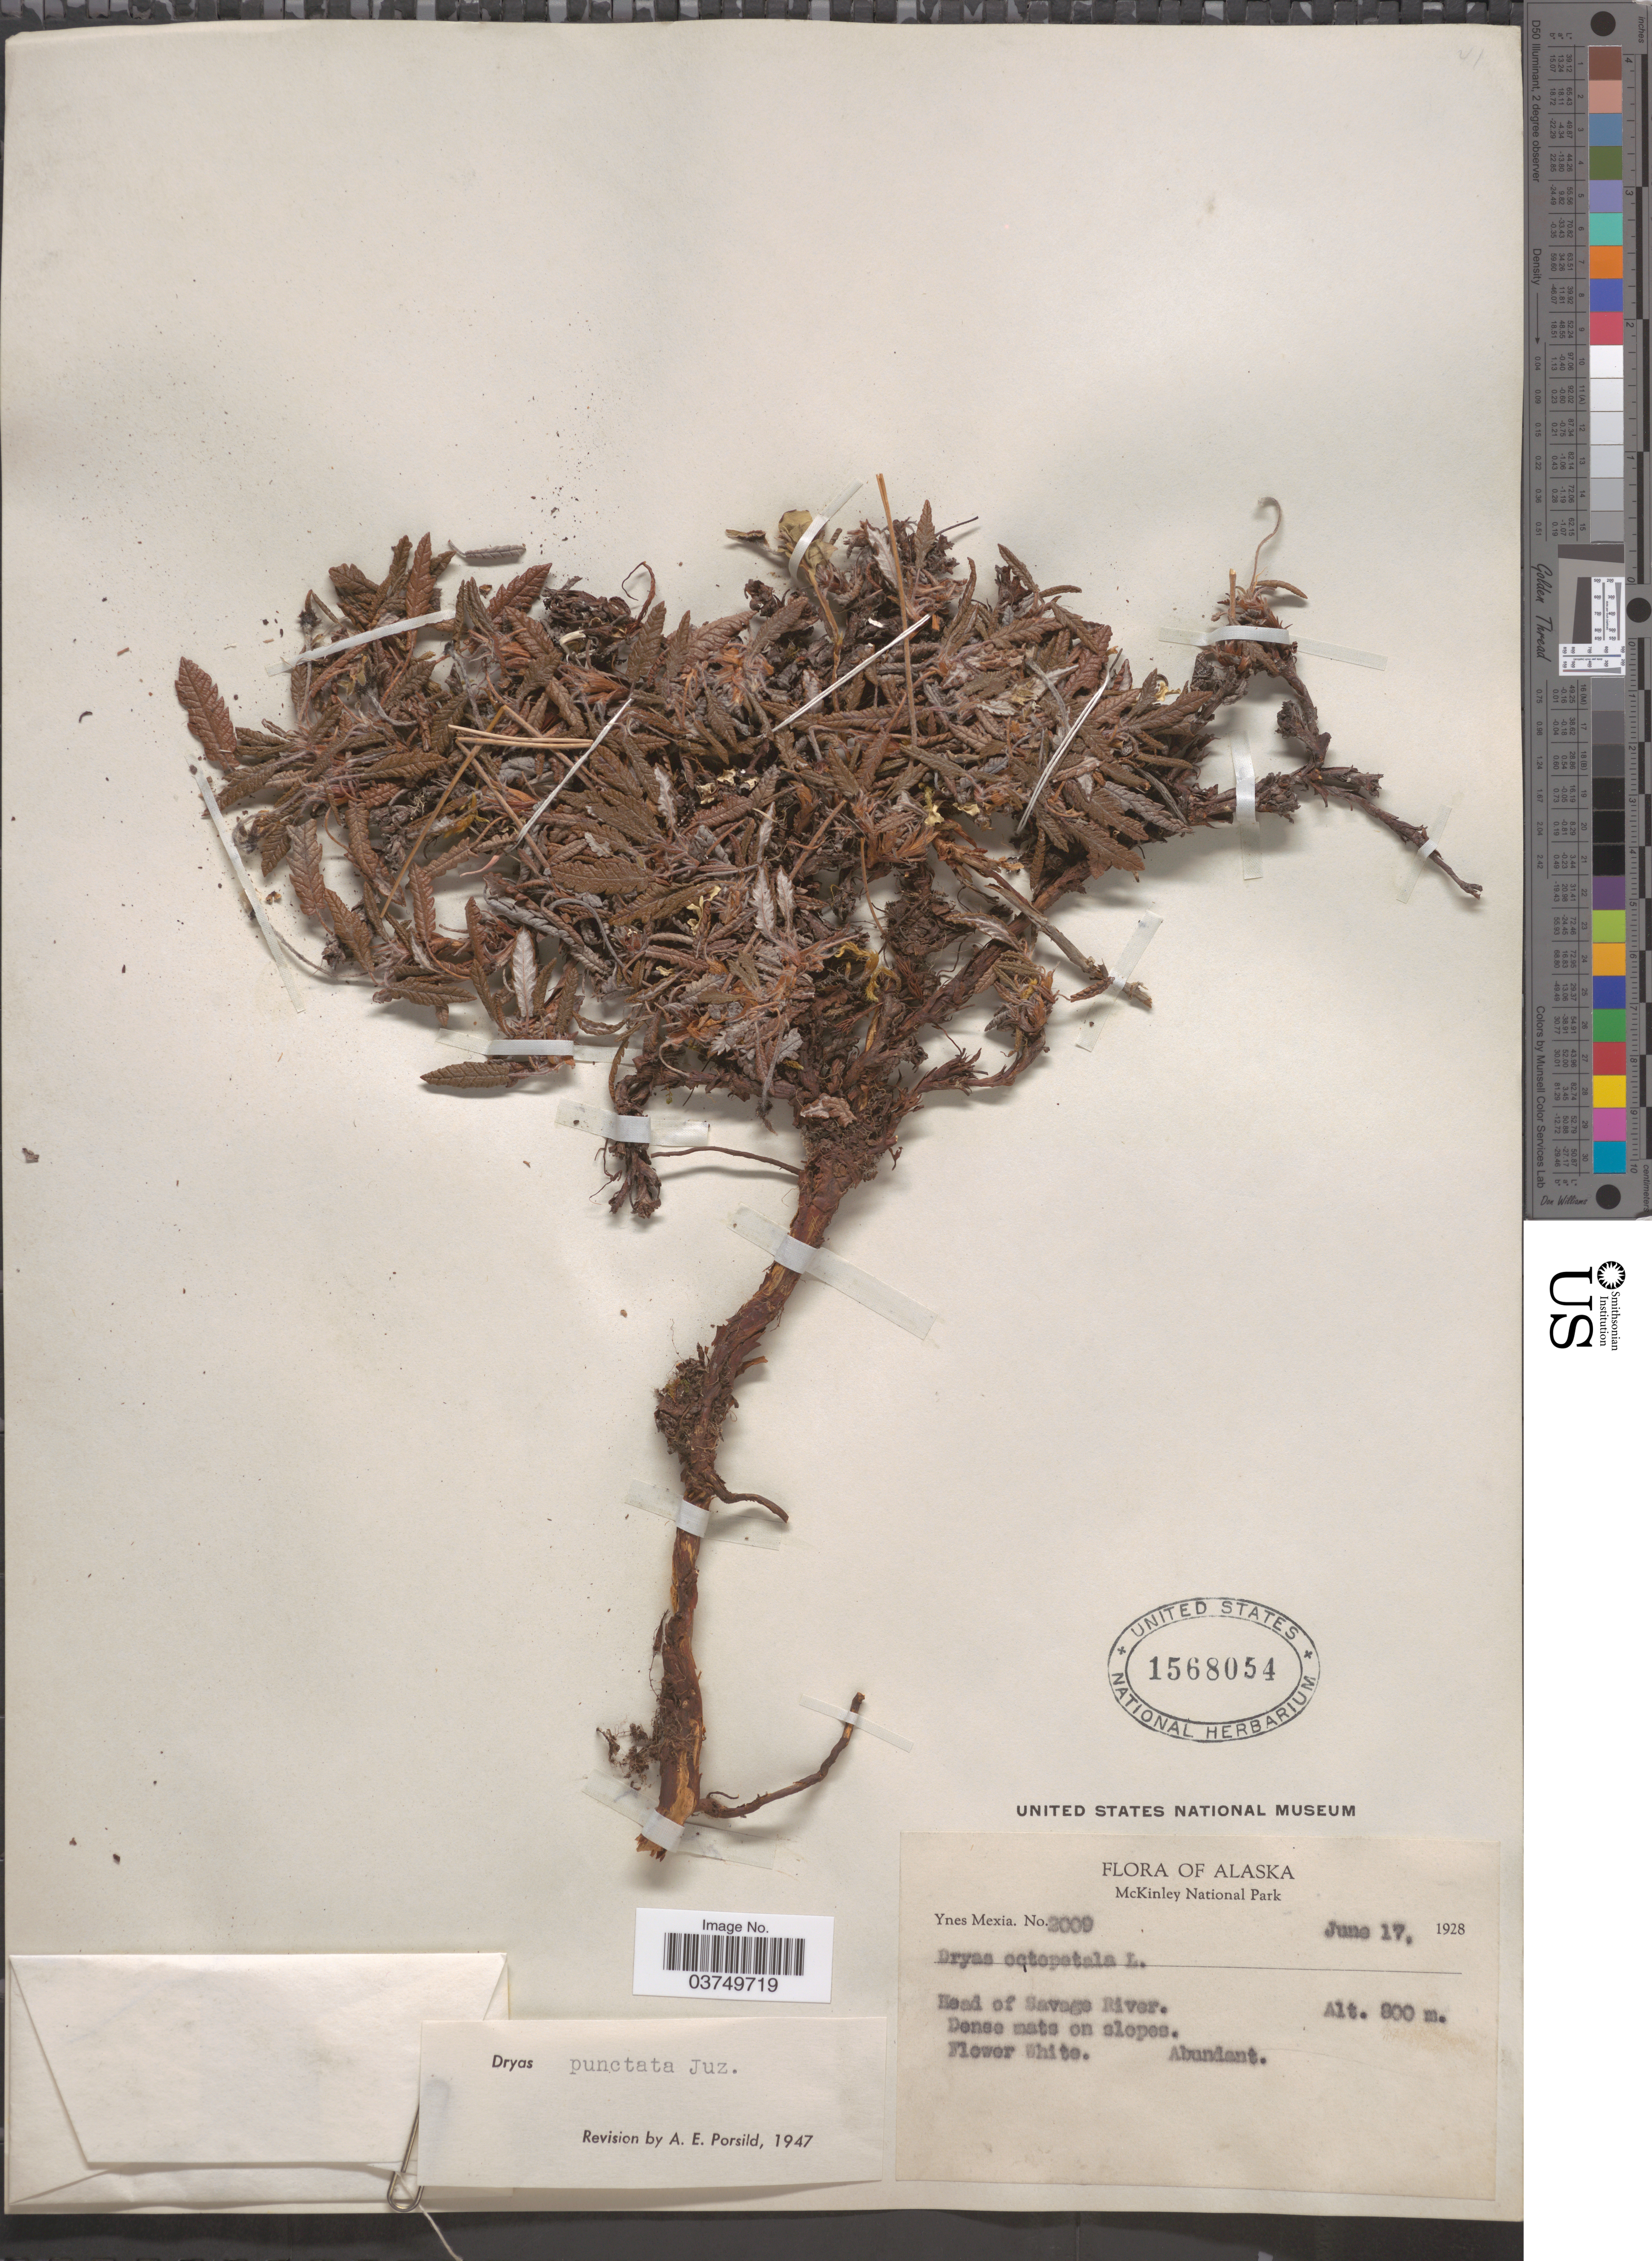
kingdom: Plantae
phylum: Tracheophyta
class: Magnoliopsida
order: Rosales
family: Rosaceae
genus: Dryas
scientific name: Dryas punctata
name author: Juz.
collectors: Y. Mexia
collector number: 2009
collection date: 1928-06-17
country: United States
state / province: Alaska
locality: McKinley National Park. Head of Savage River.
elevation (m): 800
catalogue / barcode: US 1568054